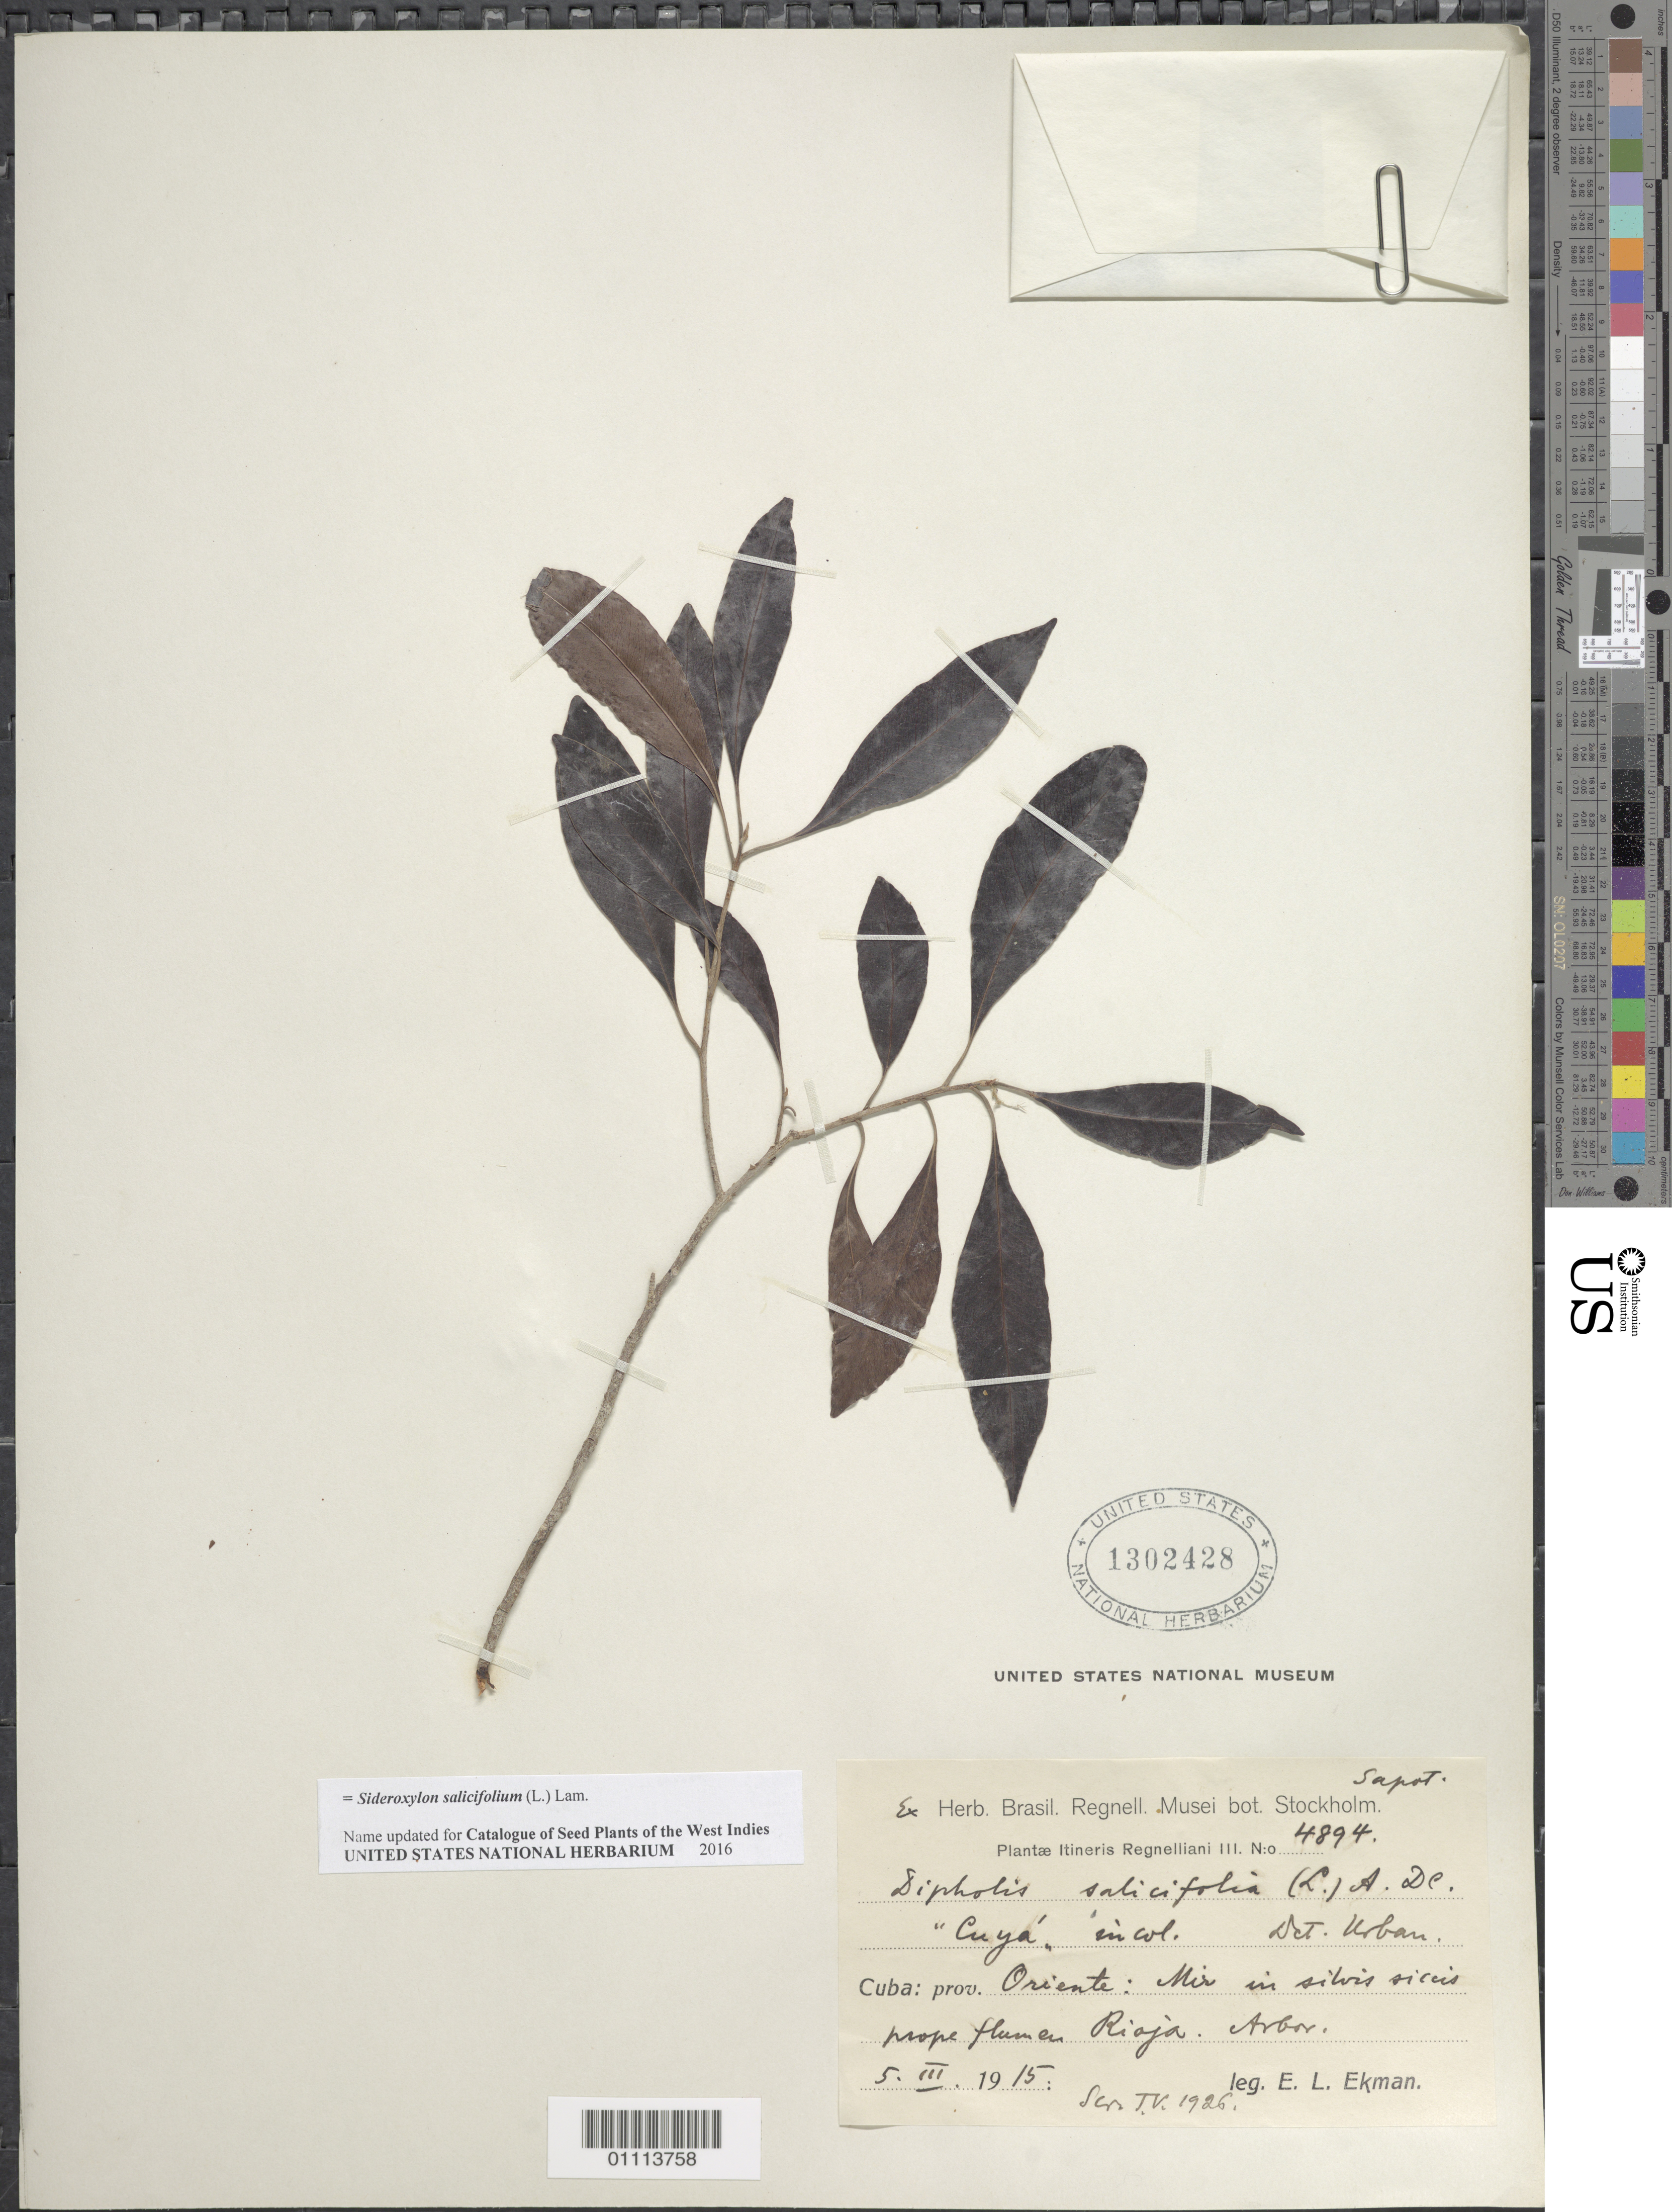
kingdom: Plantae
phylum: Tracheophyta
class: Magnoliopsida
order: Ericales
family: Sapotaceae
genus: Dipholis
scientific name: Dipholis salicifolia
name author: (L.) A. DC.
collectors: E. L. Ekman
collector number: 4894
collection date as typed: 05 Mar 1915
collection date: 1915-03-05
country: Cuba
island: Cuba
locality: Oriente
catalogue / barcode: US 1302428